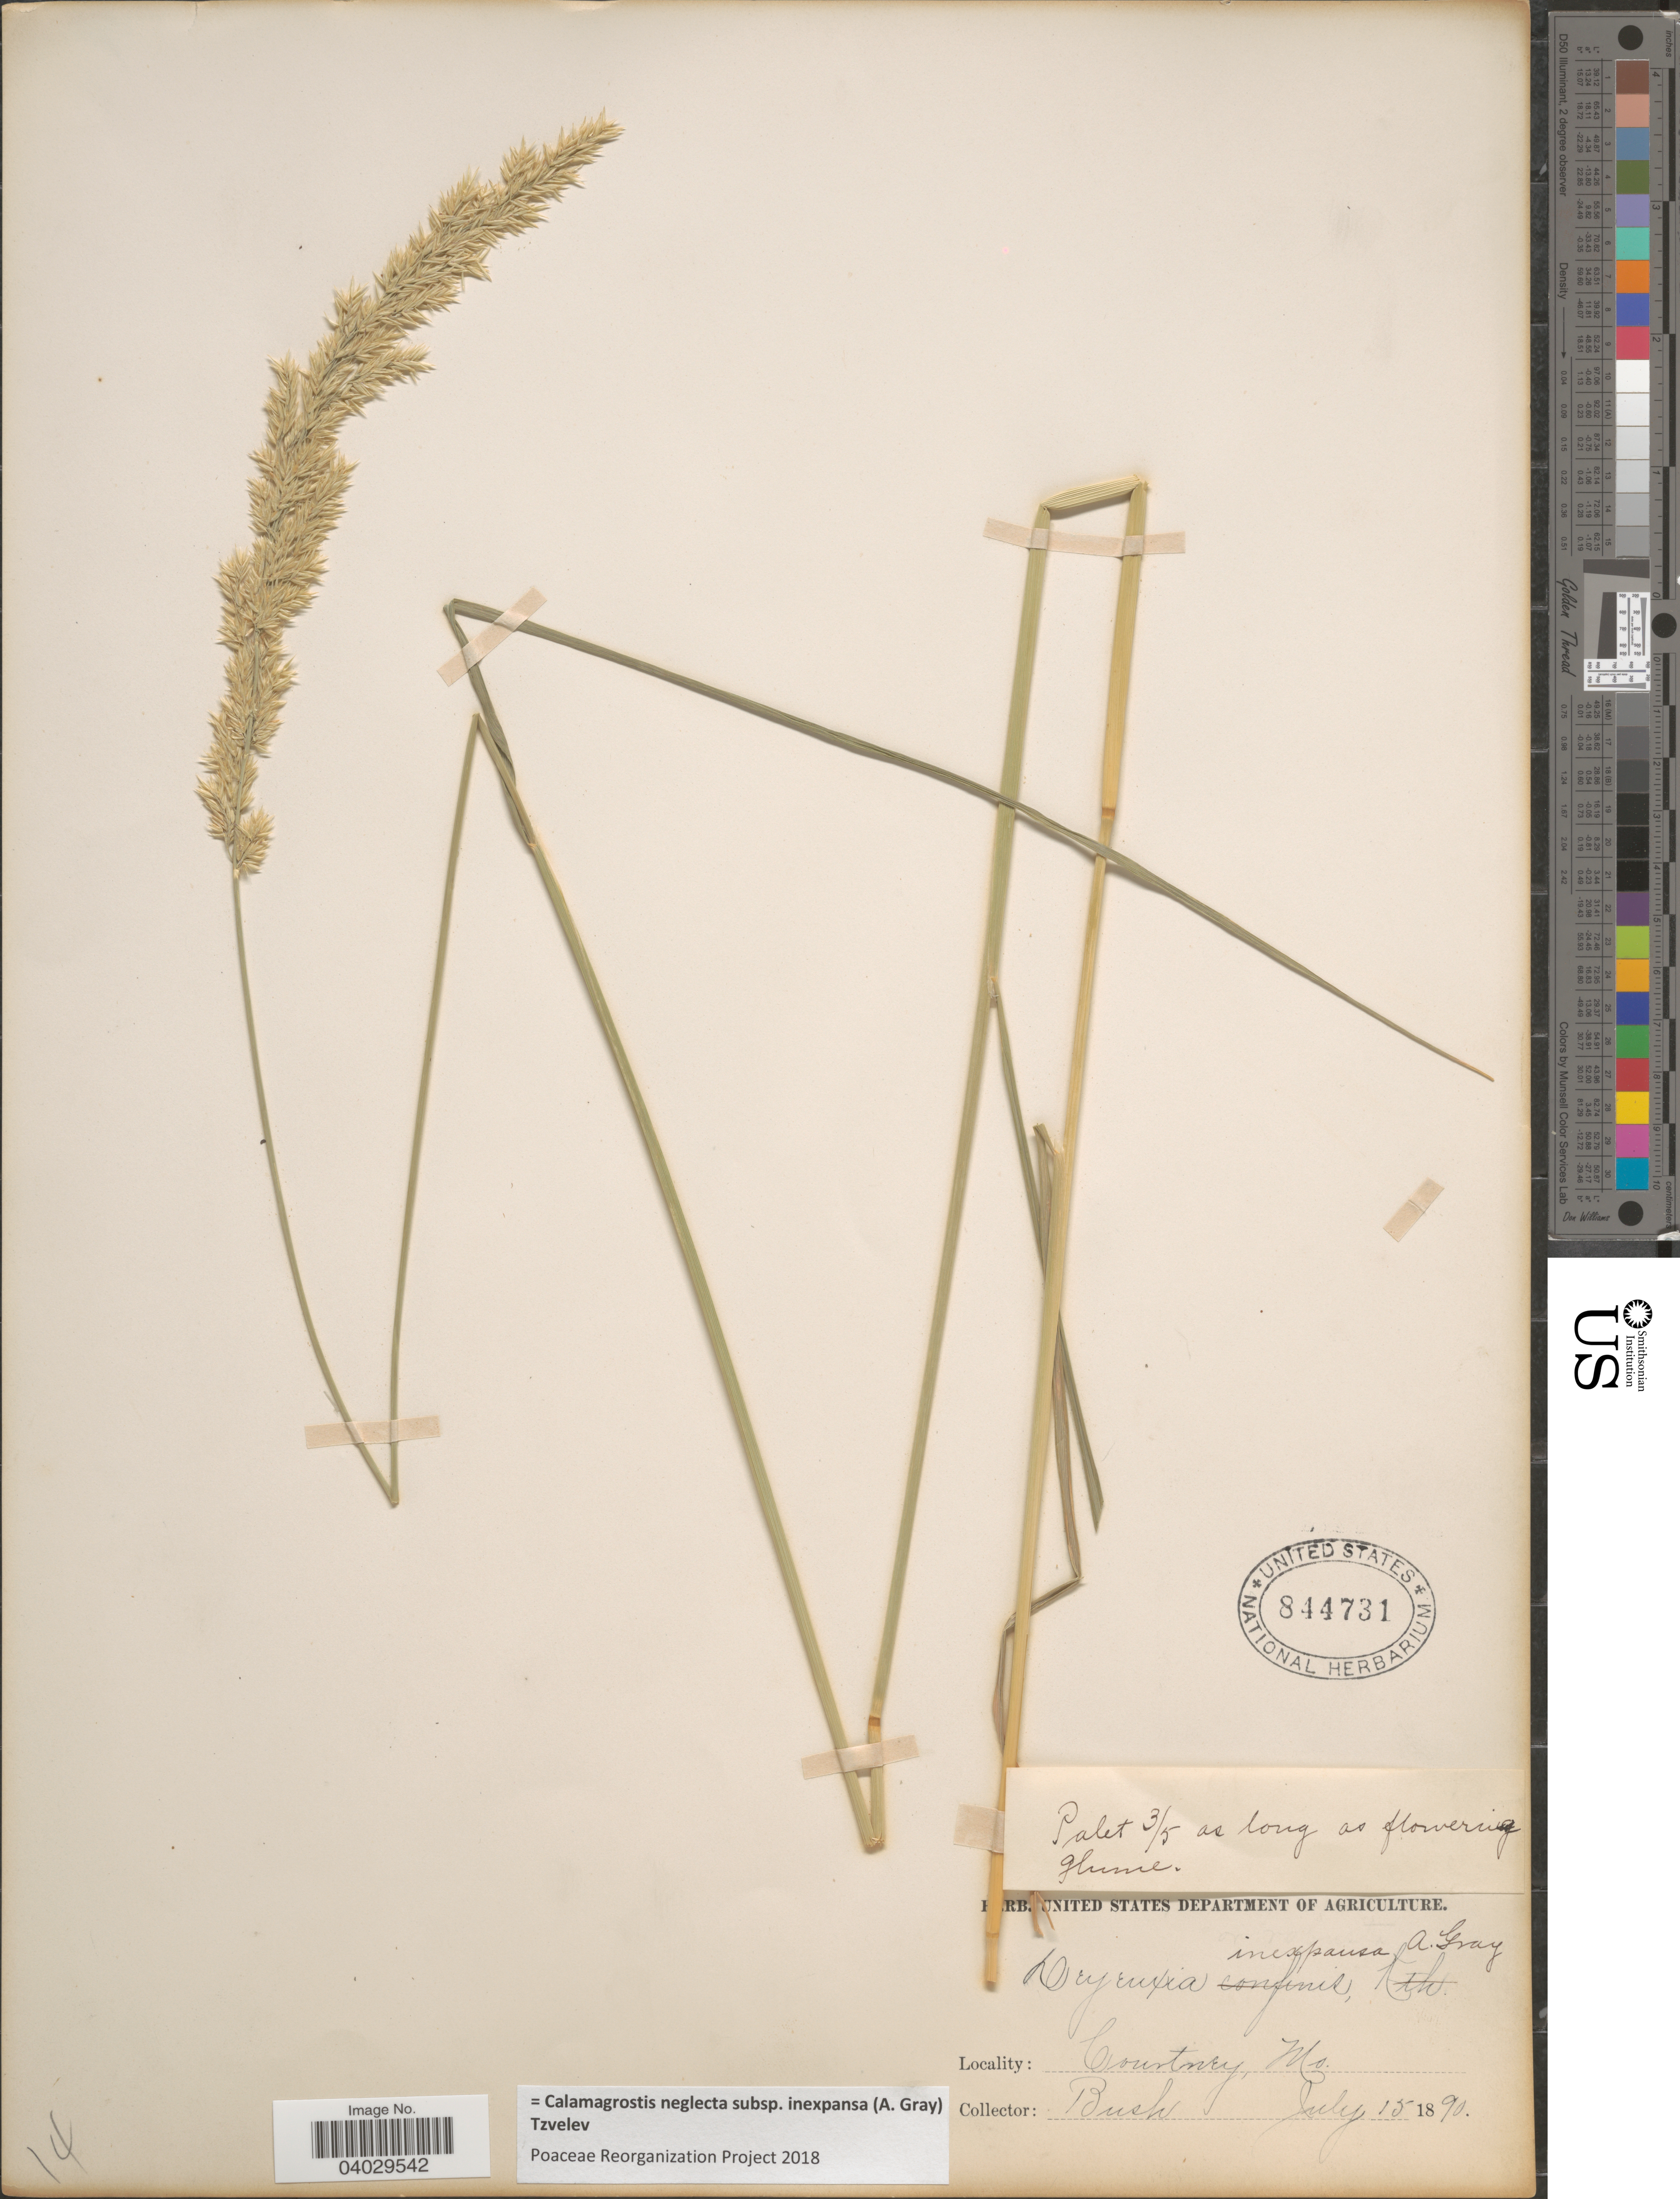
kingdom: Plantae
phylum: Tracheophyta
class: Liliopsida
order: Poales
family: Poaceae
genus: Calamagrostis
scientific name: Calamagrostis neglecta subsp. inexpansa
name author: (A. Gray) Tzvelev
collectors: -- Bush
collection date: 1890-07-15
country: United States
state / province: Missouri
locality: Courtney.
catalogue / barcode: US 844731